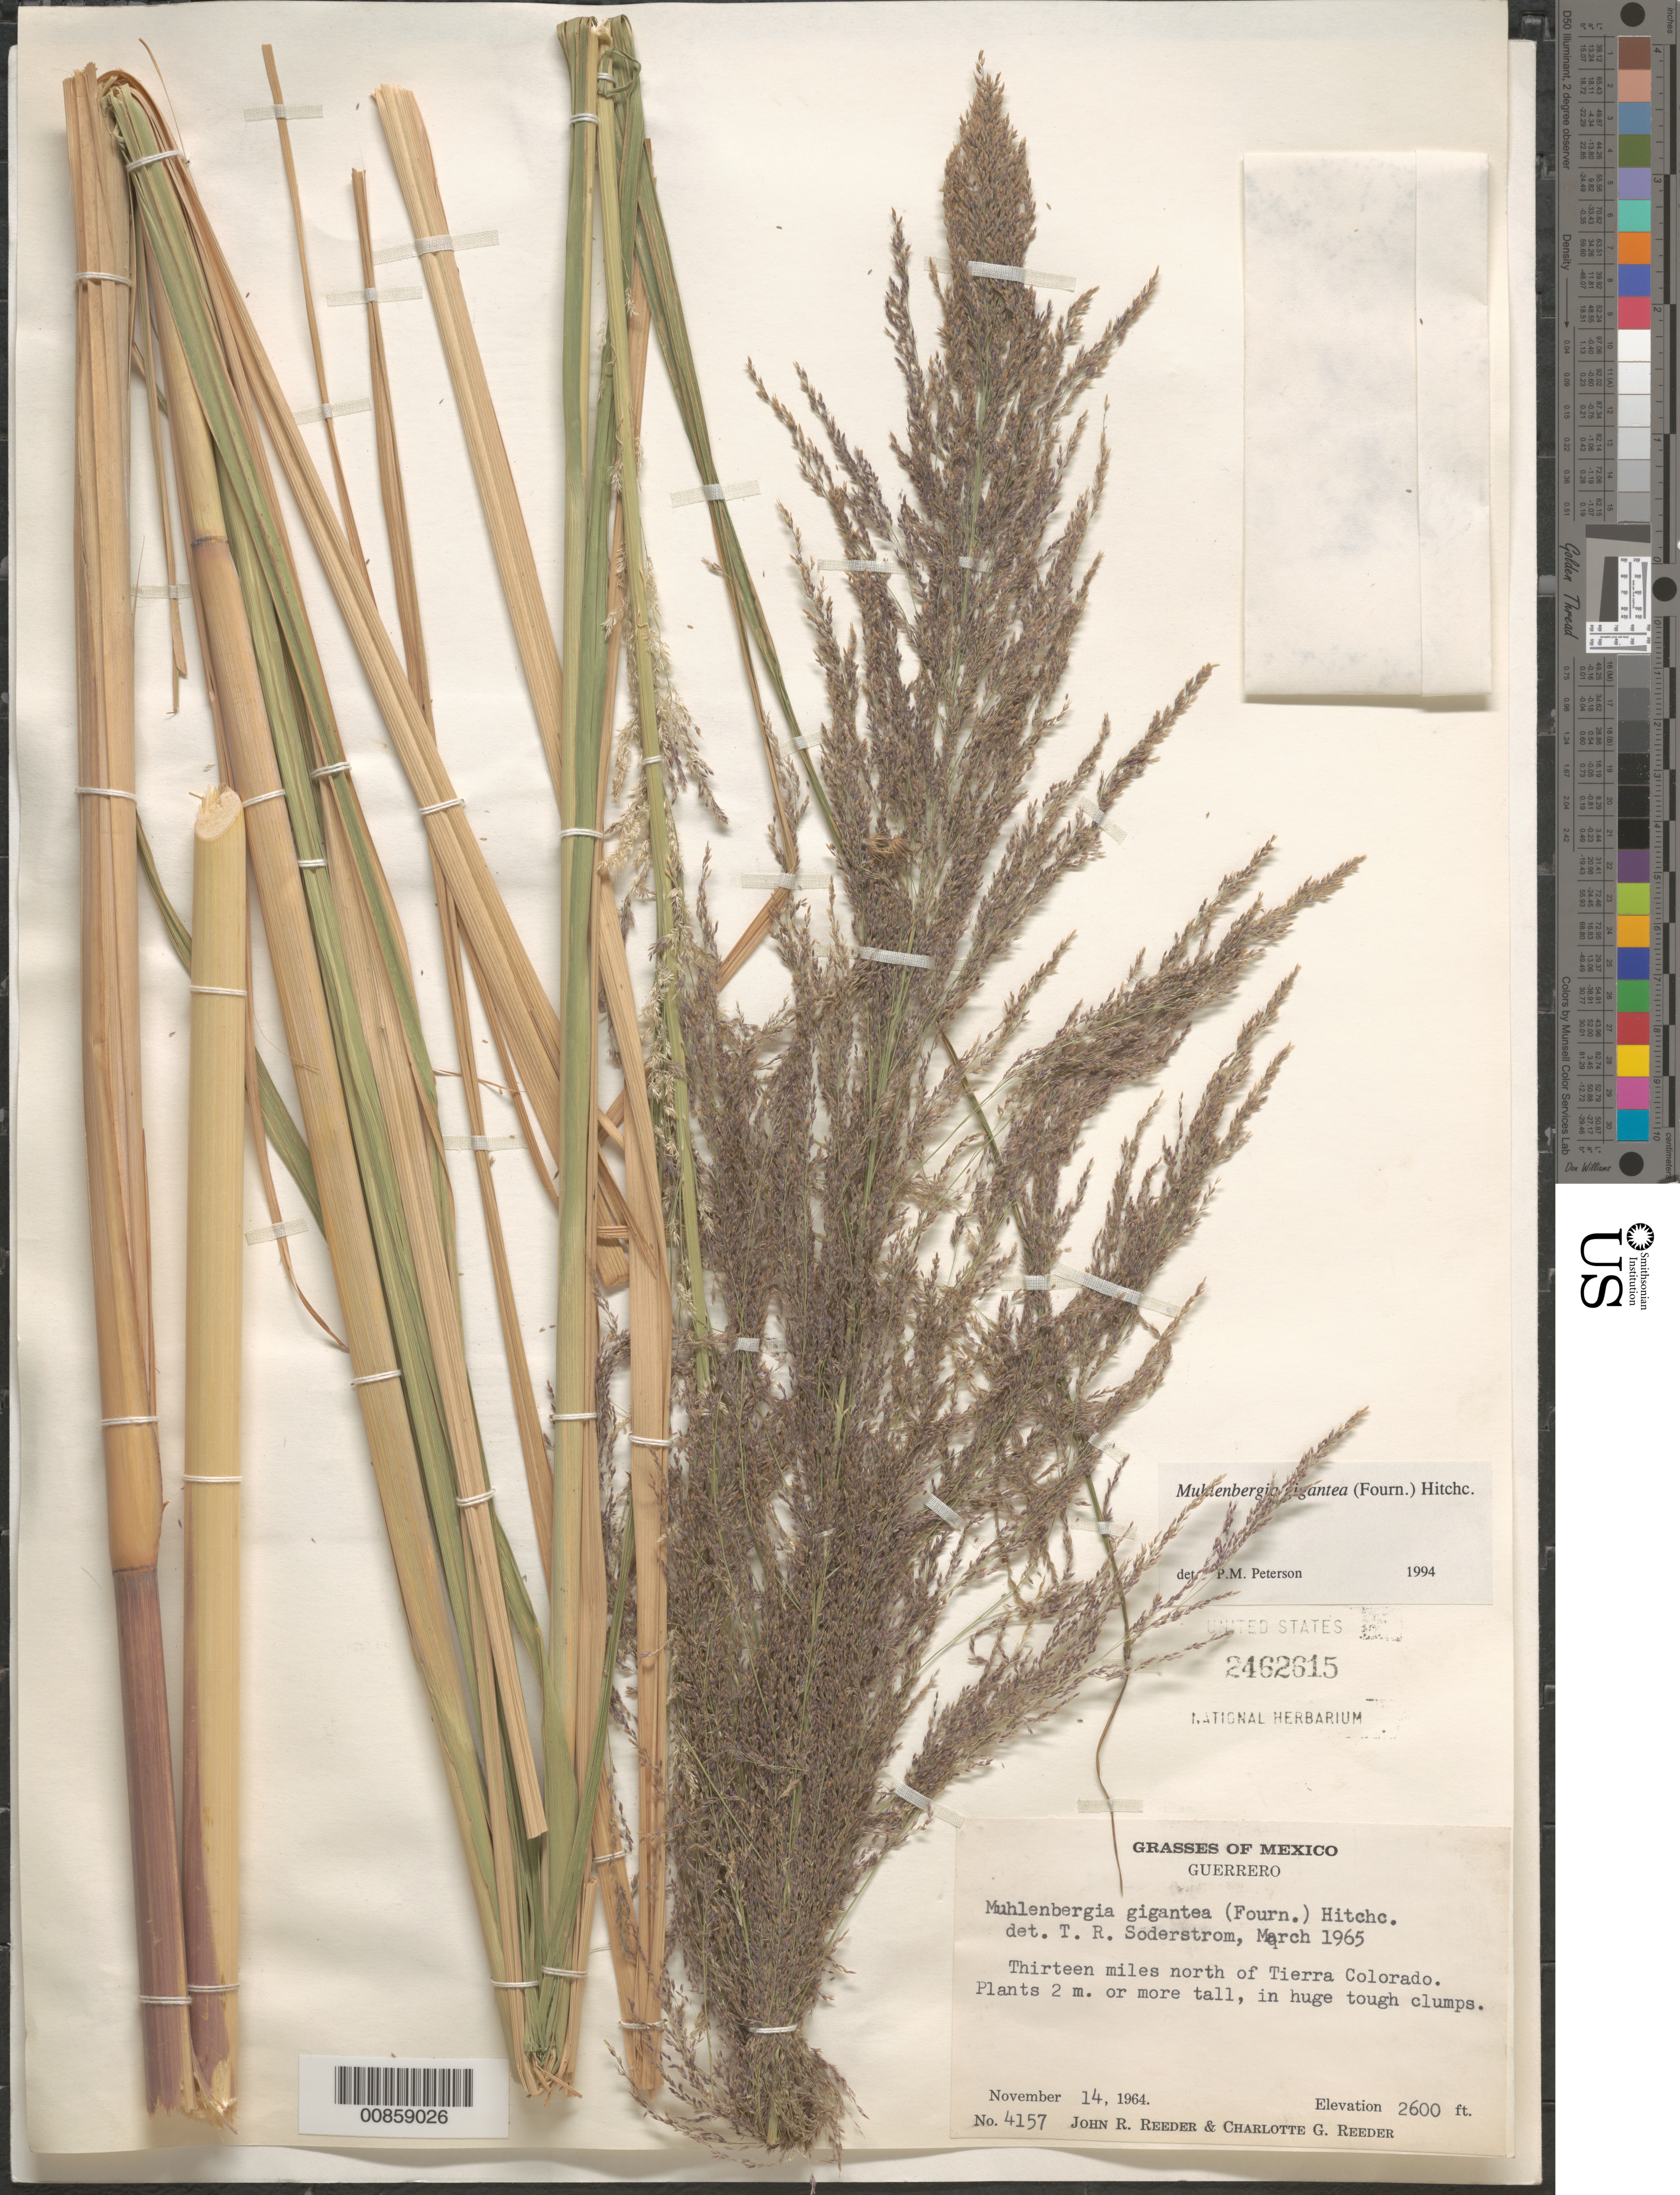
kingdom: Plantae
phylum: Tracheophyta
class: Liliopsida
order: Poales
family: Poaceae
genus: Muhlenbergia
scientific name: Muhlenbergia gigantea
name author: (E. Fourn.) Hitchc.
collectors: J. R. Reeder & C. G. Reeder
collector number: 4157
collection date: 1964-11-14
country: Mexico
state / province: Guerrero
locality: Thirteen miles north of Tierra Colorado.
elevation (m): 792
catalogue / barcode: US 2462615